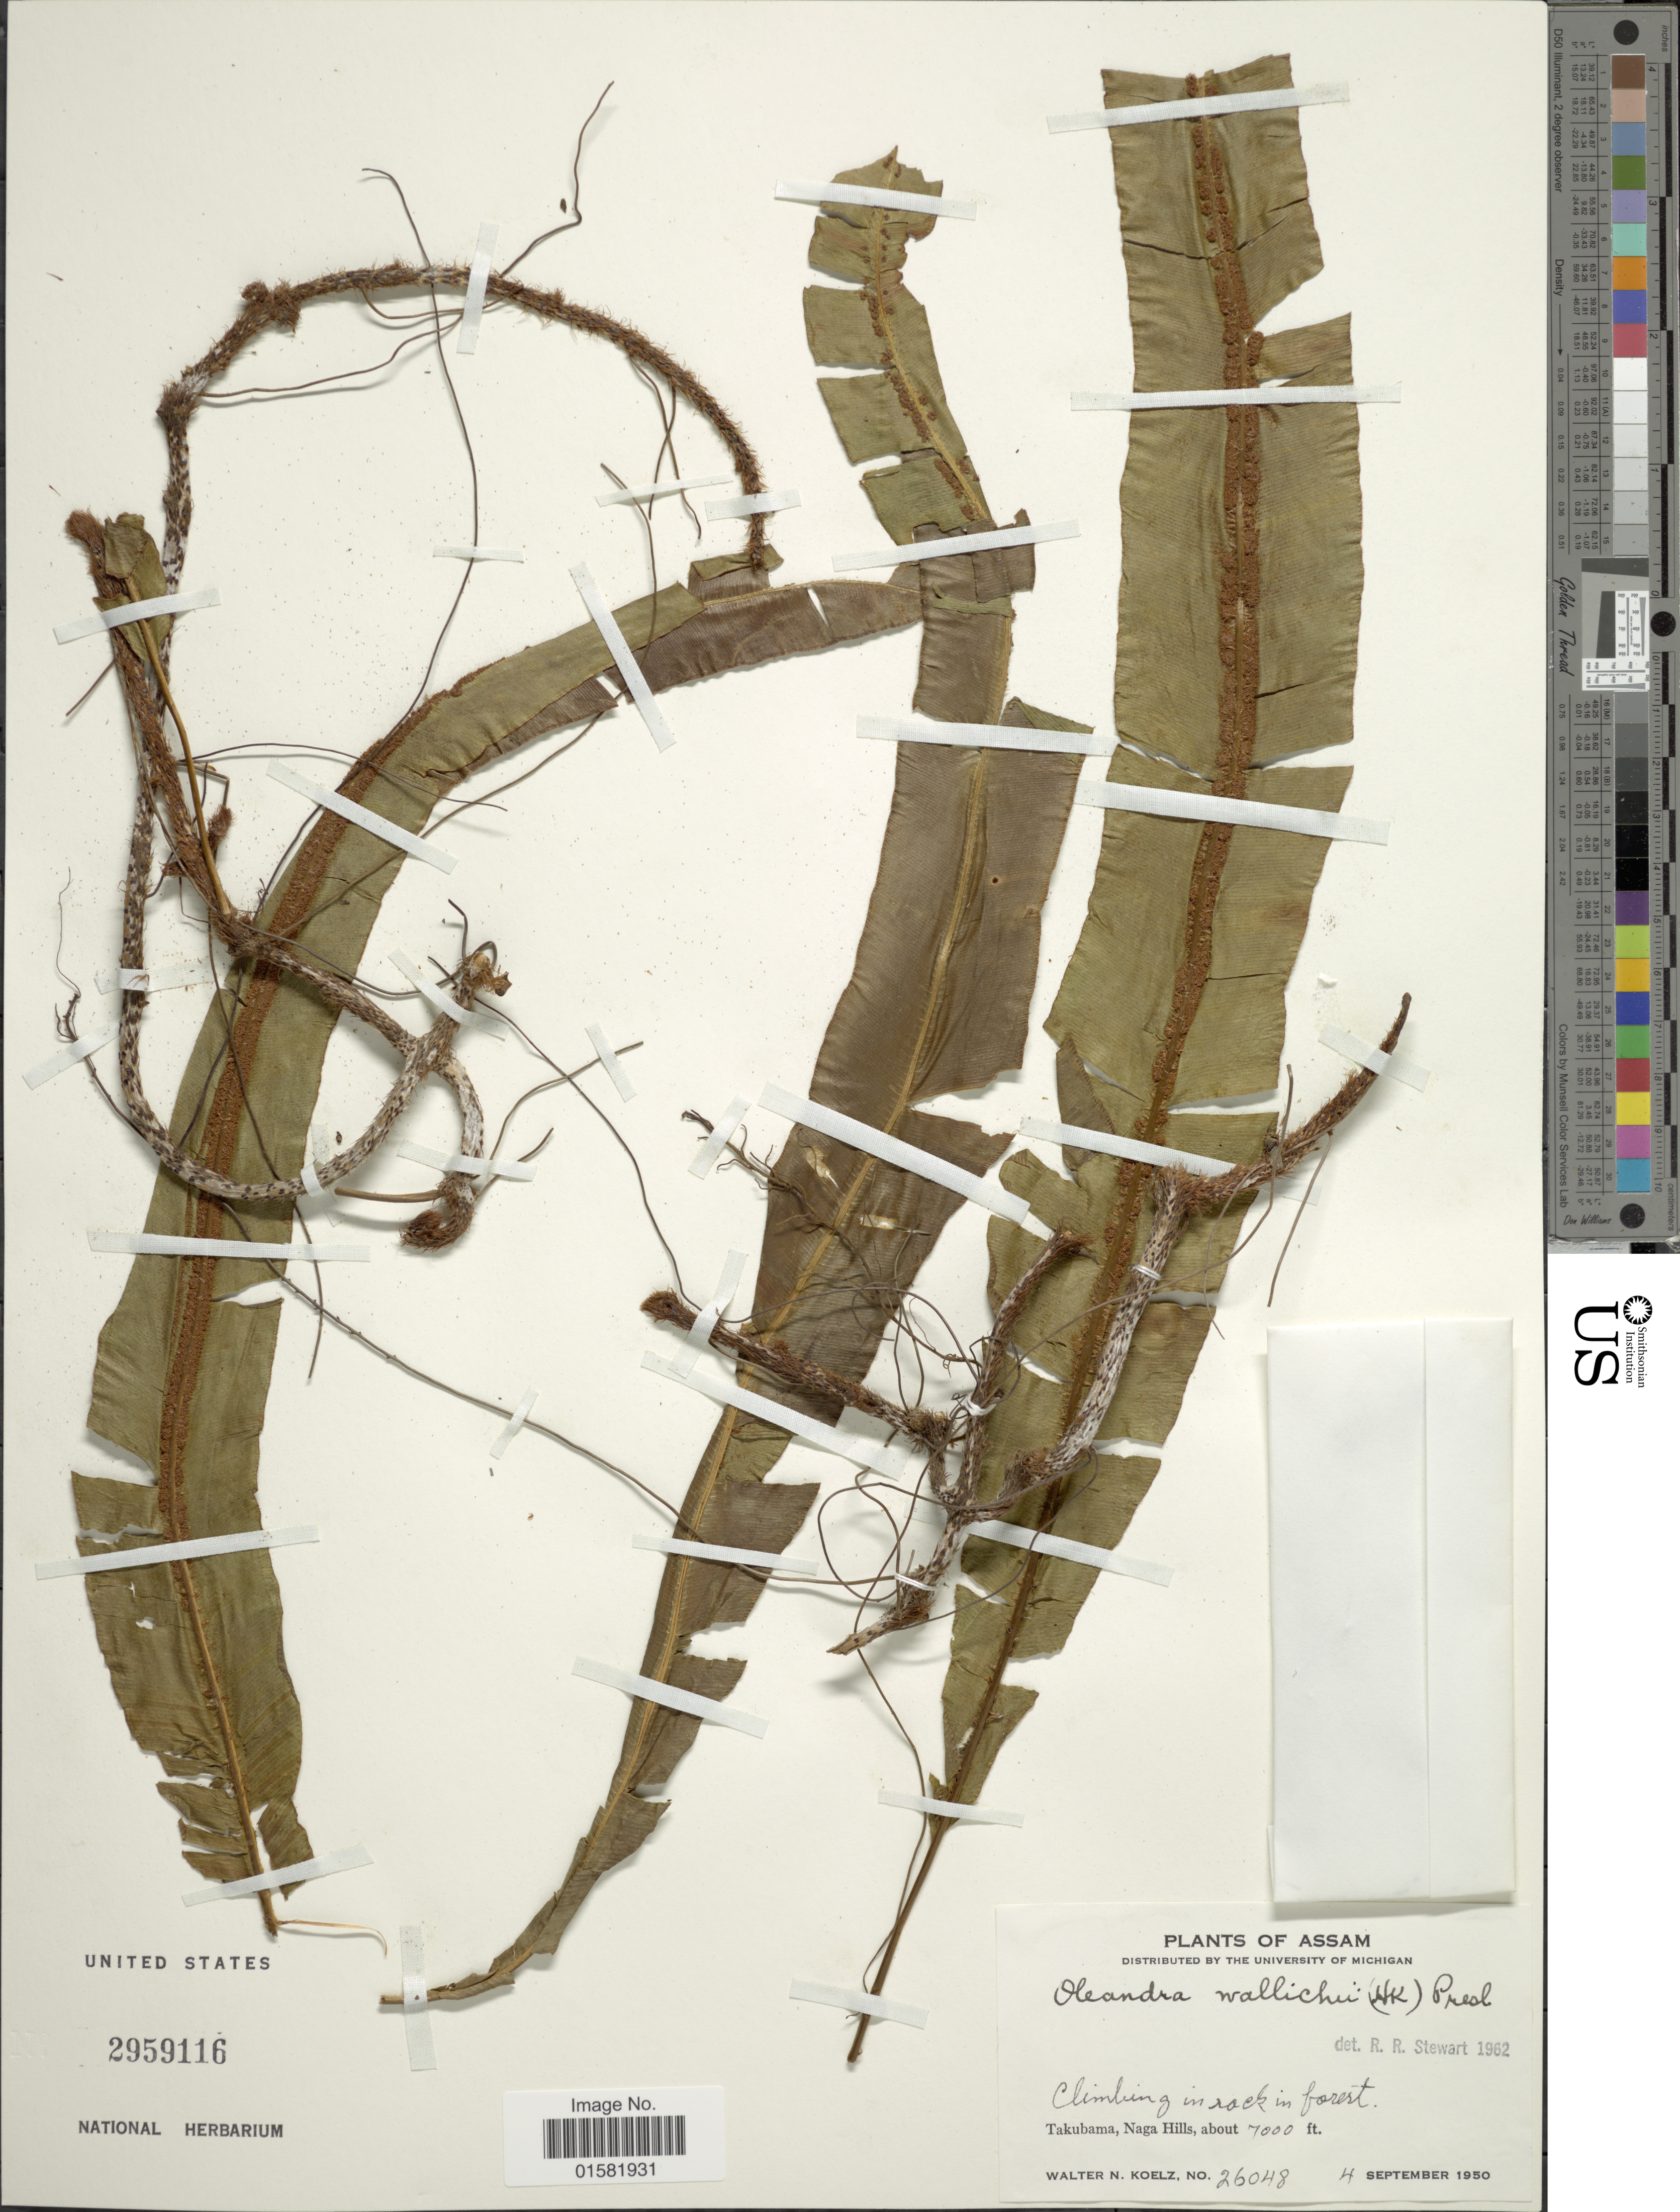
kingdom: Plantae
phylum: Tracheophyta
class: Polypodiopsida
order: Polypodiales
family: Oleandraceae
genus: Oleandra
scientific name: Oleandra wallichii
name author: (Hook.) C. Presl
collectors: W. N. Koelz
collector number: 26048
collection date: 1950-09-04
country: India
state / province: Assam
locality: Assam, Takubama, Naga Hills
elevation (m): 2134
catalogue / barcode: US 2959116